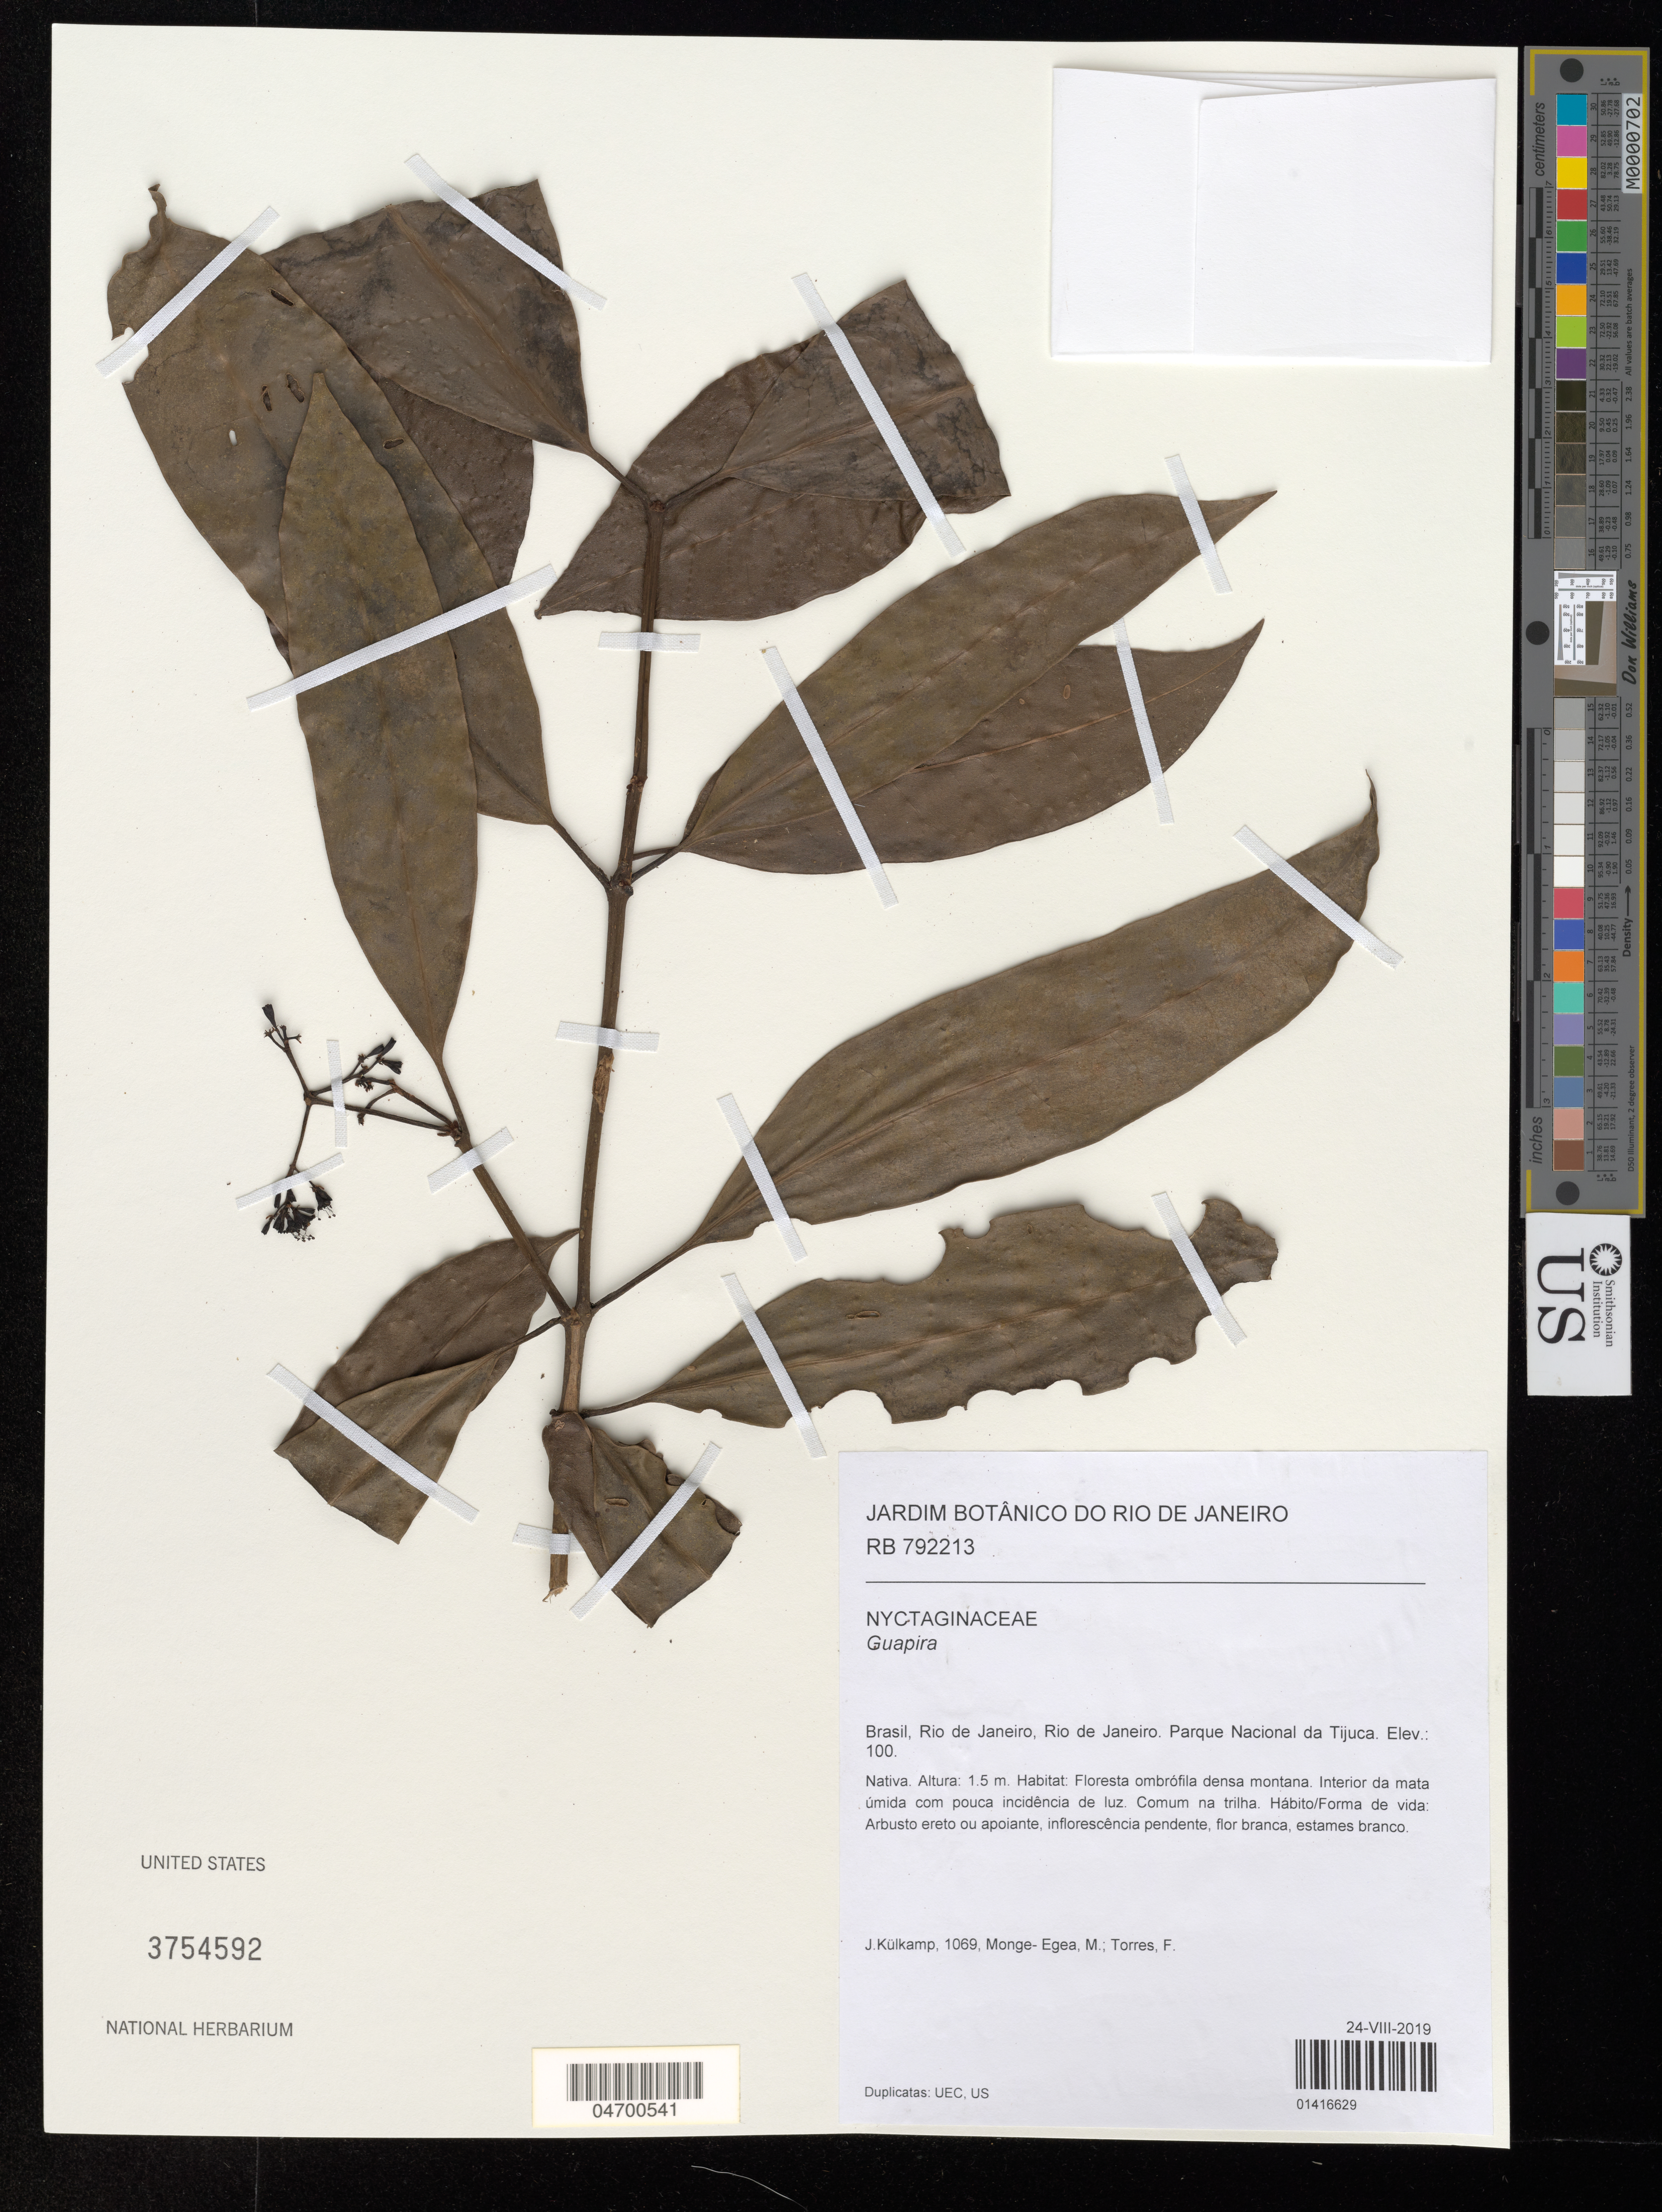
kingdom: Plantae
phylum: Tracheophyta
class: Magnoliopsida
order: Caryophyllales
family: Nyctaginaceae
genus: Guapira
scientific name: Guapira sp.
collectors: J. Külkamp, I. Ventosa-Rodríguez & F. Torres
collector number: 1069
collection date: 2019-08-24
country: Brazil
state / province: Rio de Janeiro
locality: Parque Nacional da Tijuca.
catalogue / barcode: US 3754592